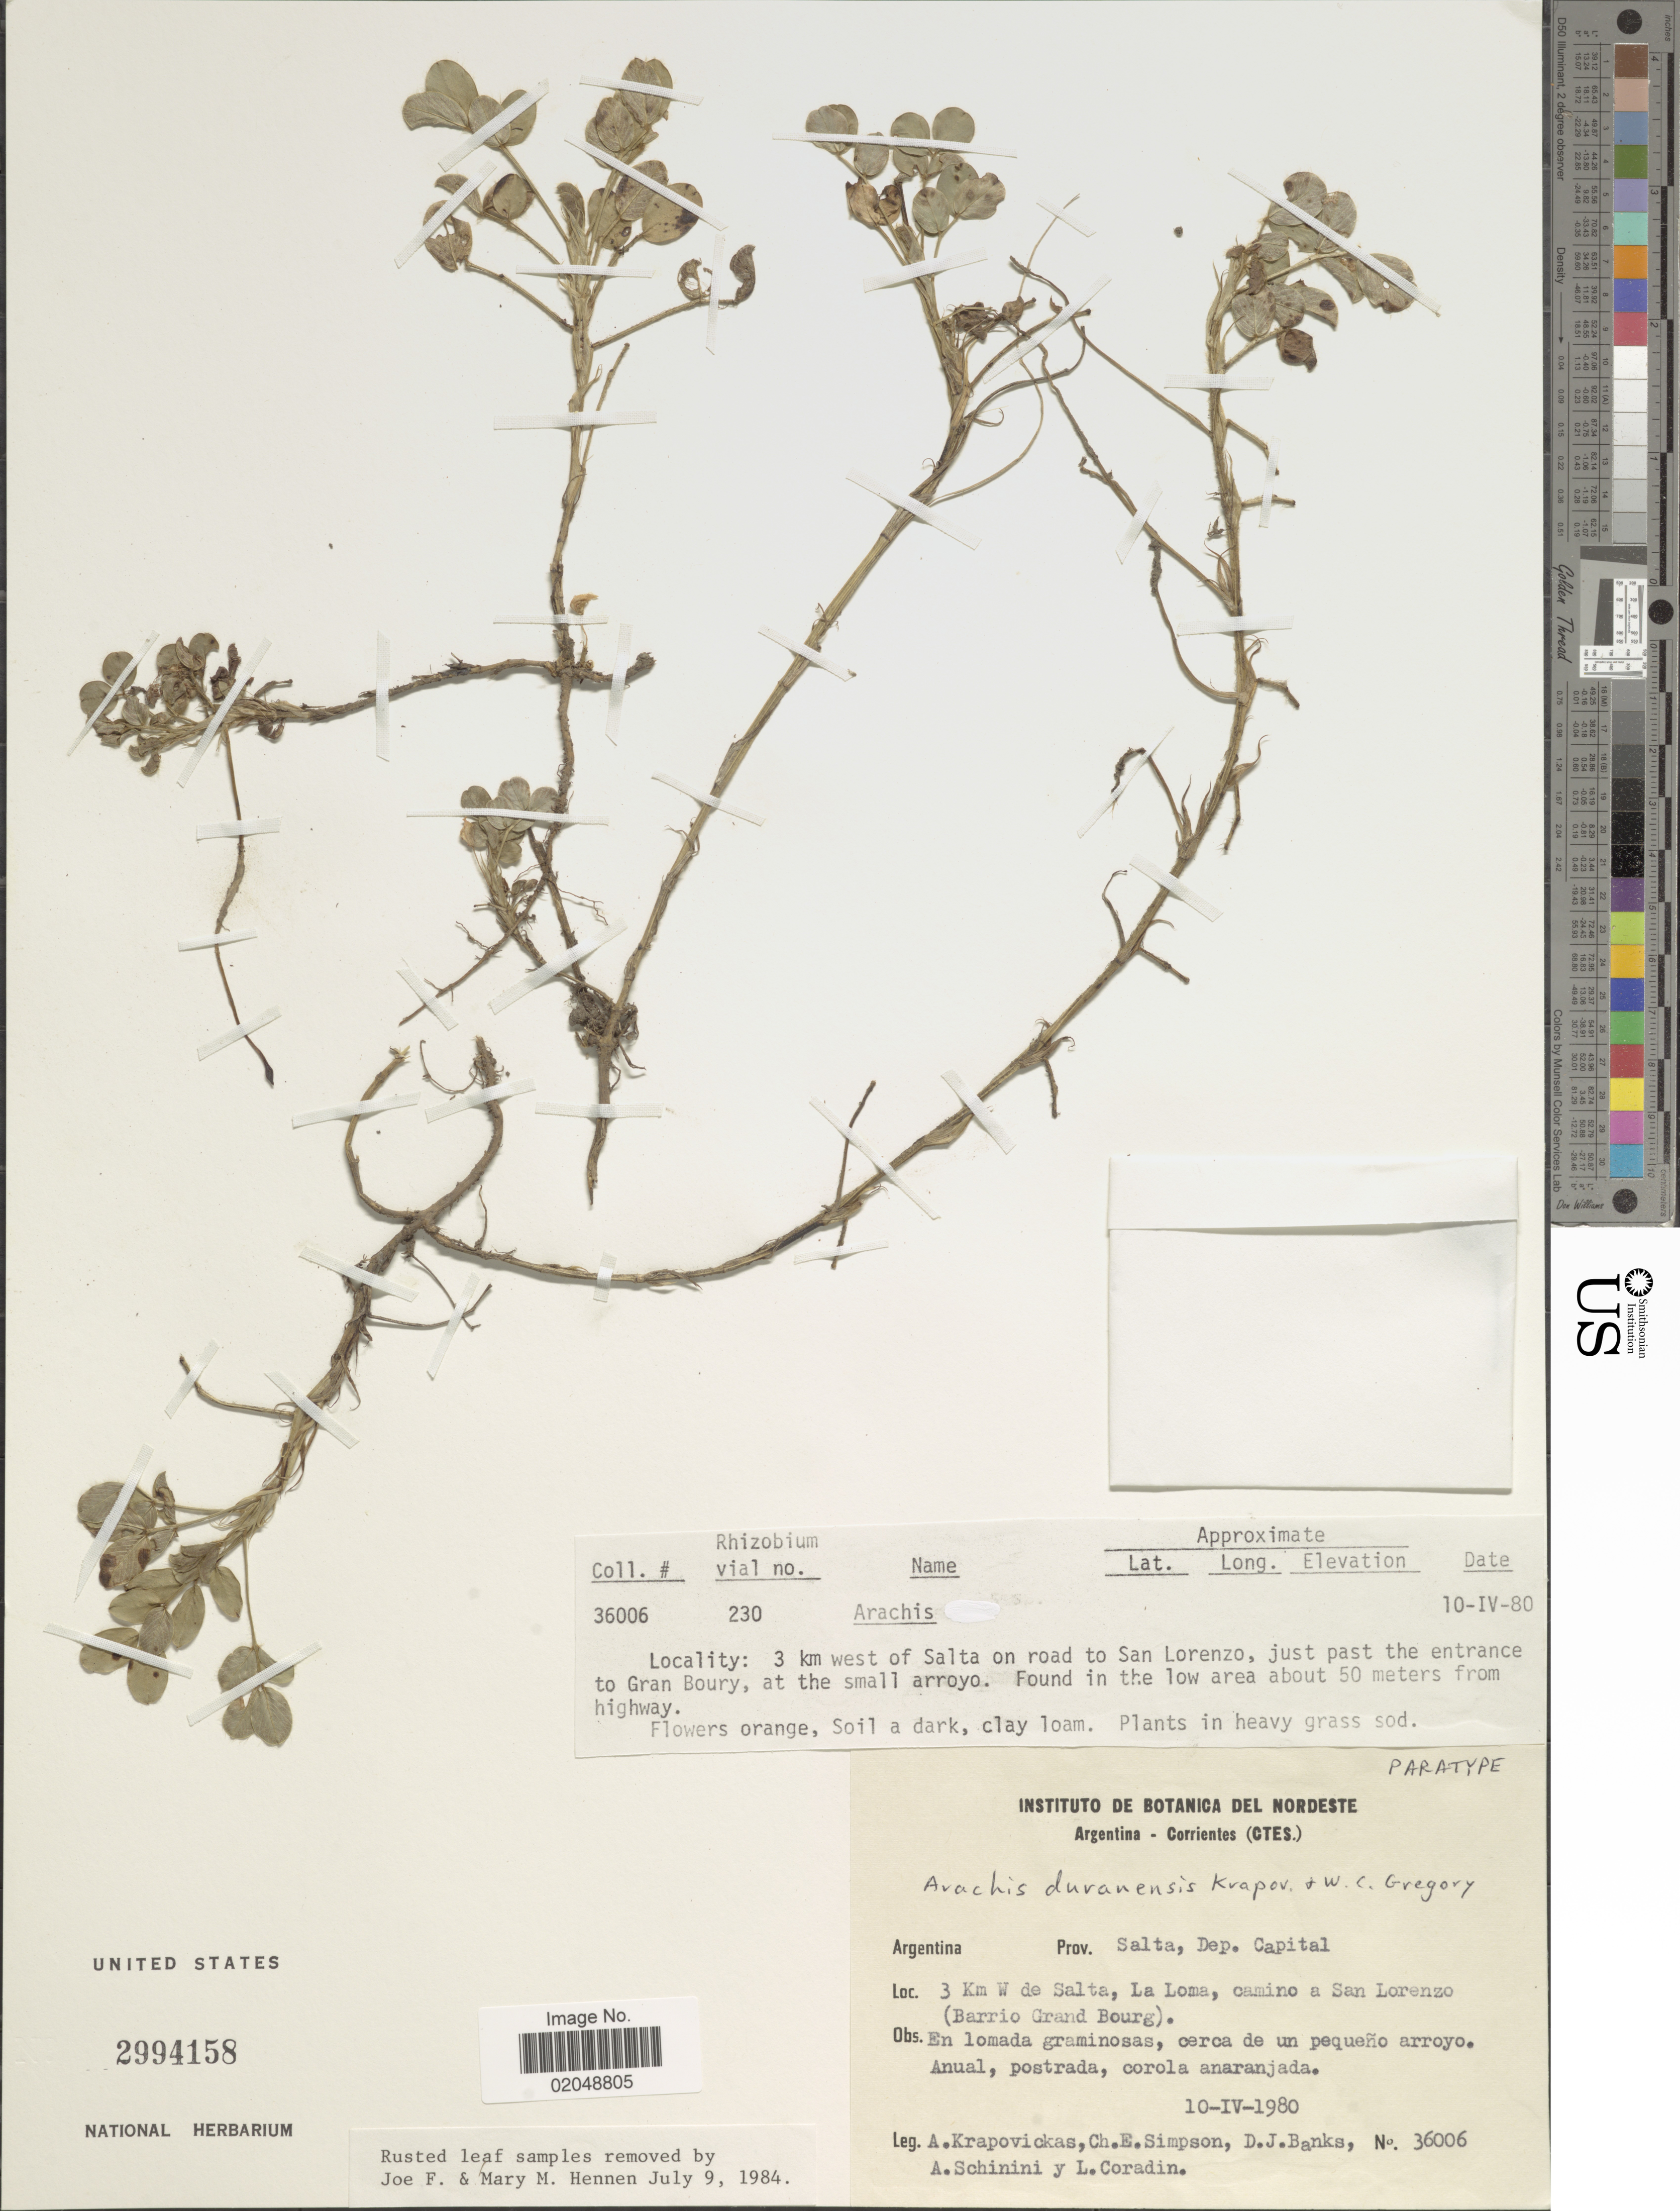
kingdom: Plantae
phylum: Tracheophyta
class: Magnoliopsida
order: Fabales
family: Fabaceae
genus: Arachis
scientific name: Arachis duranensis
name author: Krapov. & W.C. Greg.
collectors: A. Krapovickas, C. Simpson, D. J. Banks, A. Schinini & L. Coradin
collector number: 36006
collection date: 1980-04-10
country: Argentina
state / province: Salta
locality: Dep Capital, 3 Km W de Sakta, La Loma, camino a San Lorenzo (Barrio Grand Bourg), at the small arroyo. Found in the low area about 50 meters from highway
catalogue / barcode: US 2994158